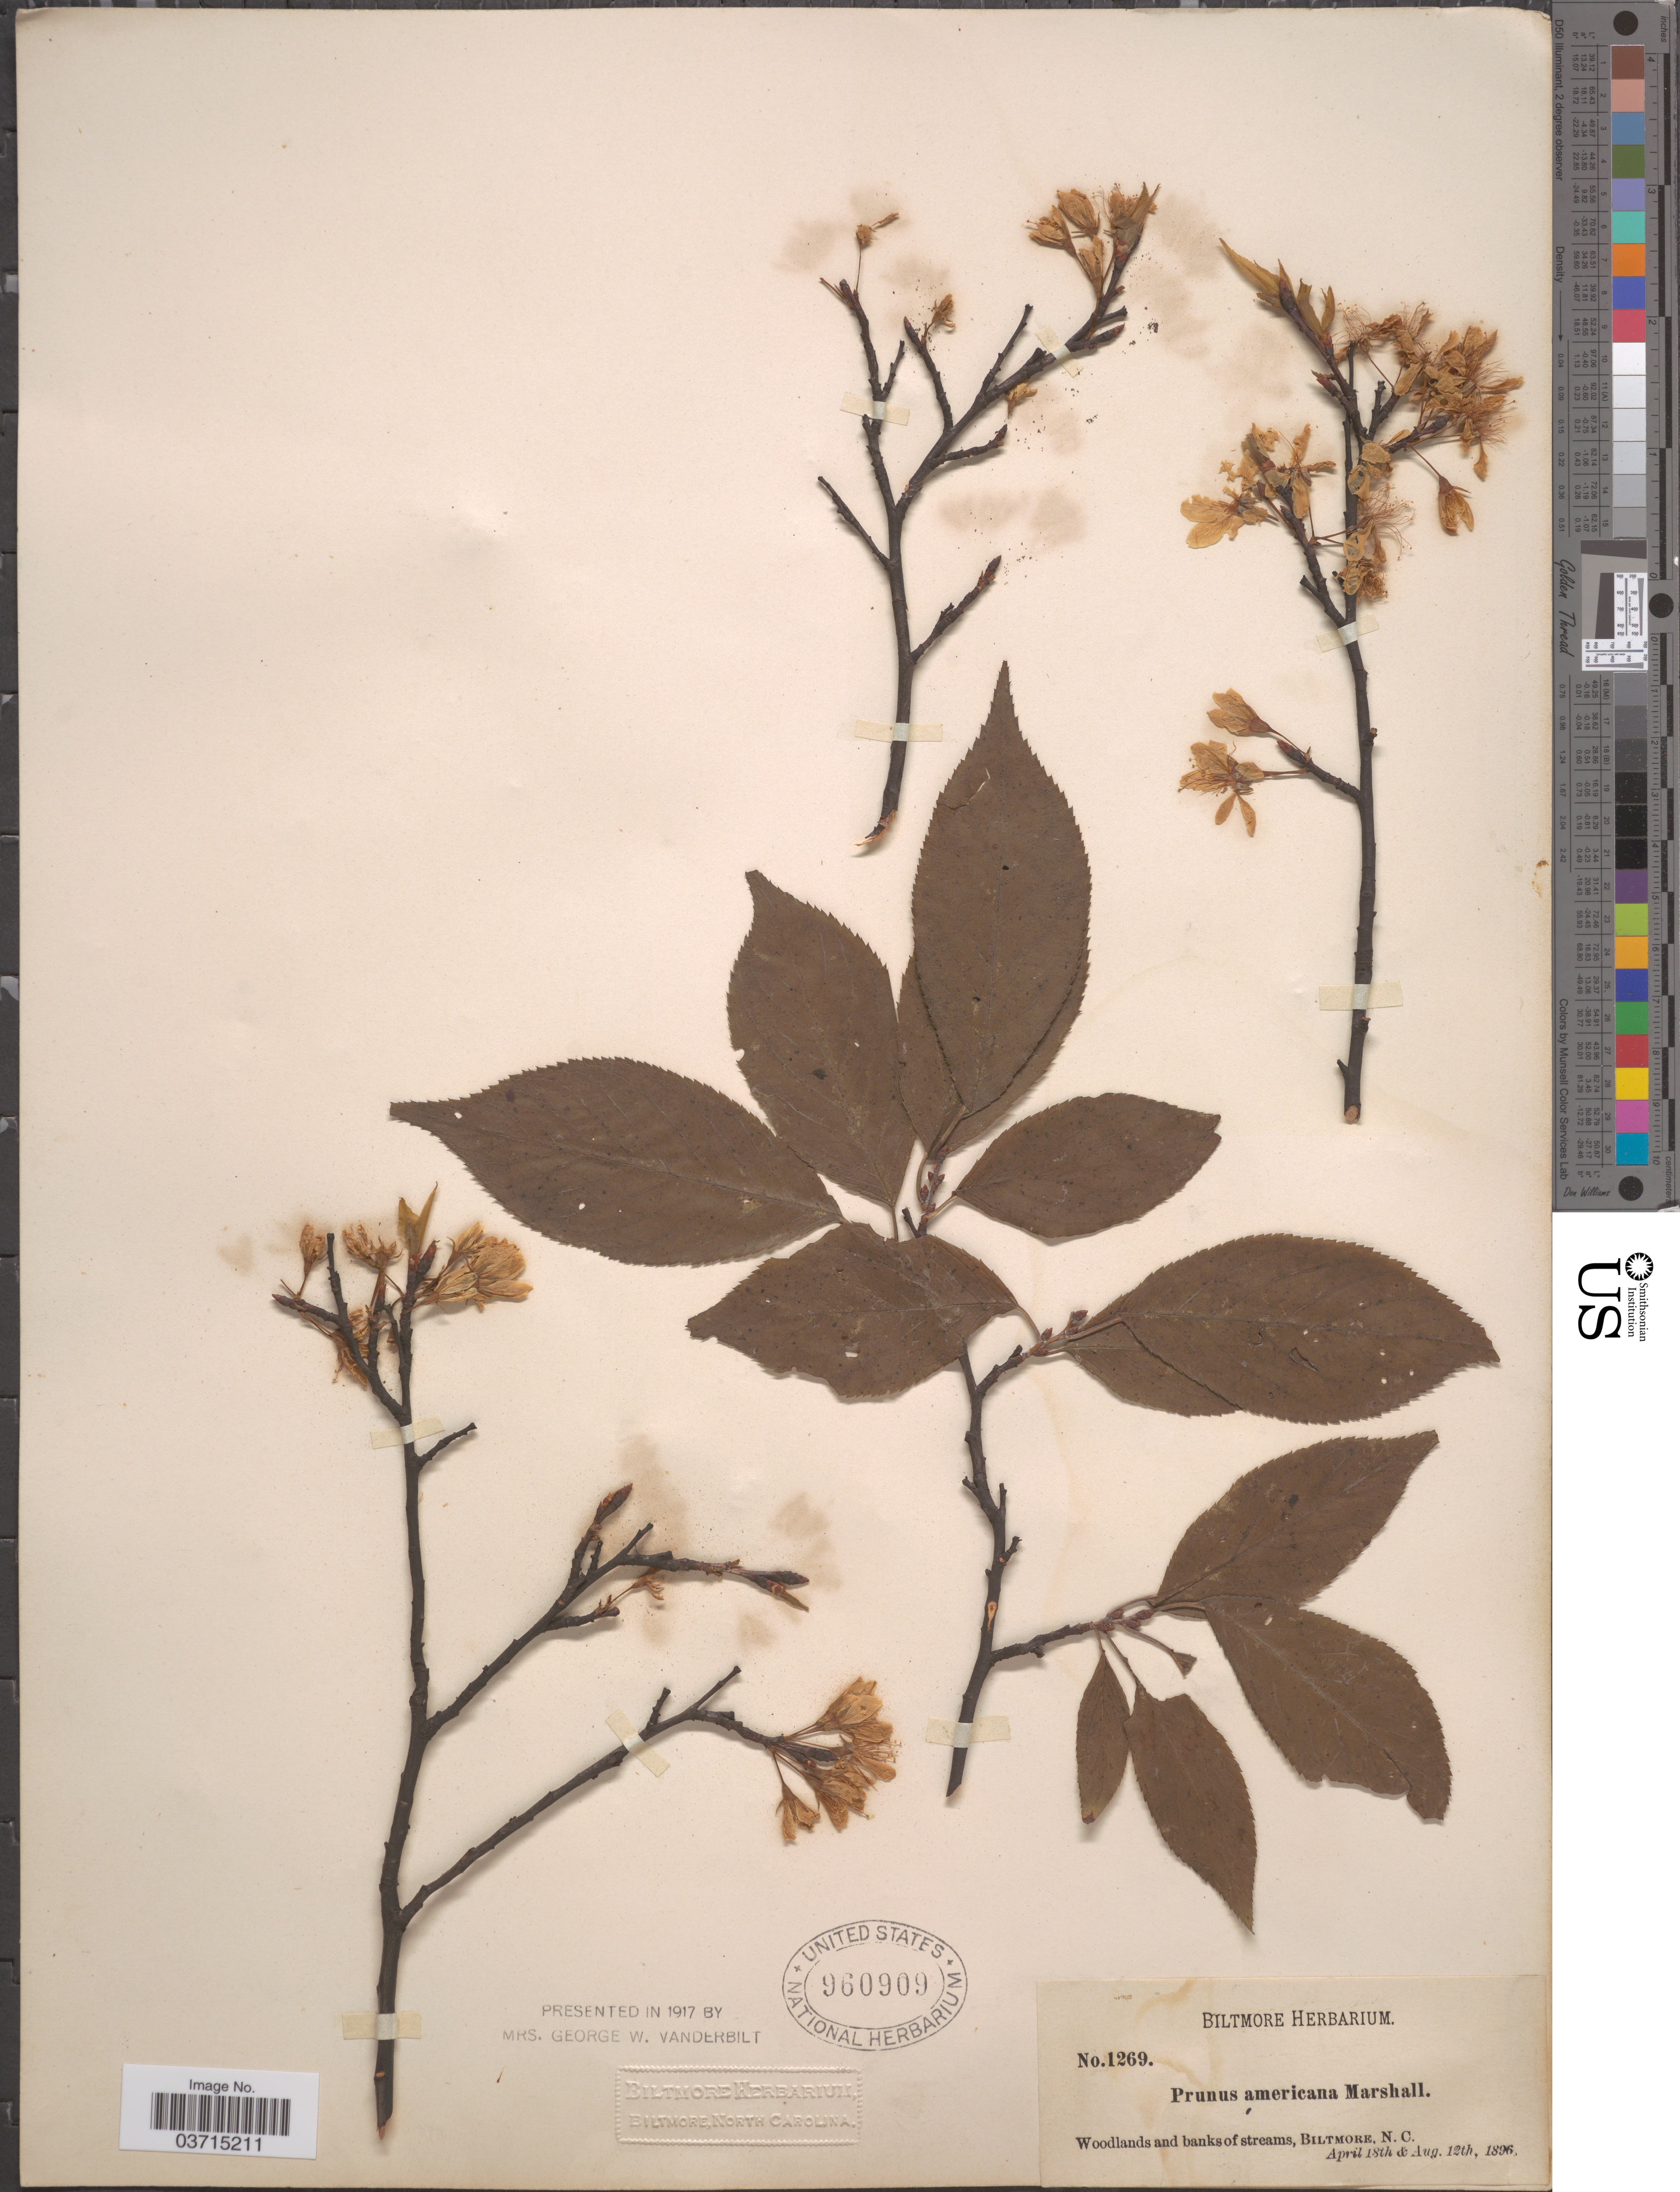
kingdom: Plantae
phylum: Tracheophyta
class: Magnoliopsida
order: Rosales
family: Rosaceae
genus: Prunus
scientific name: Prunus americana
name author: Marshall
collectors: ex herb. Biltmore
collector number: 1269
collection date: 1896-04-18/1896-08-12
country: United States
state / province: North Carolina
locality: Biltmore.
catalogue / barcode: US 960909